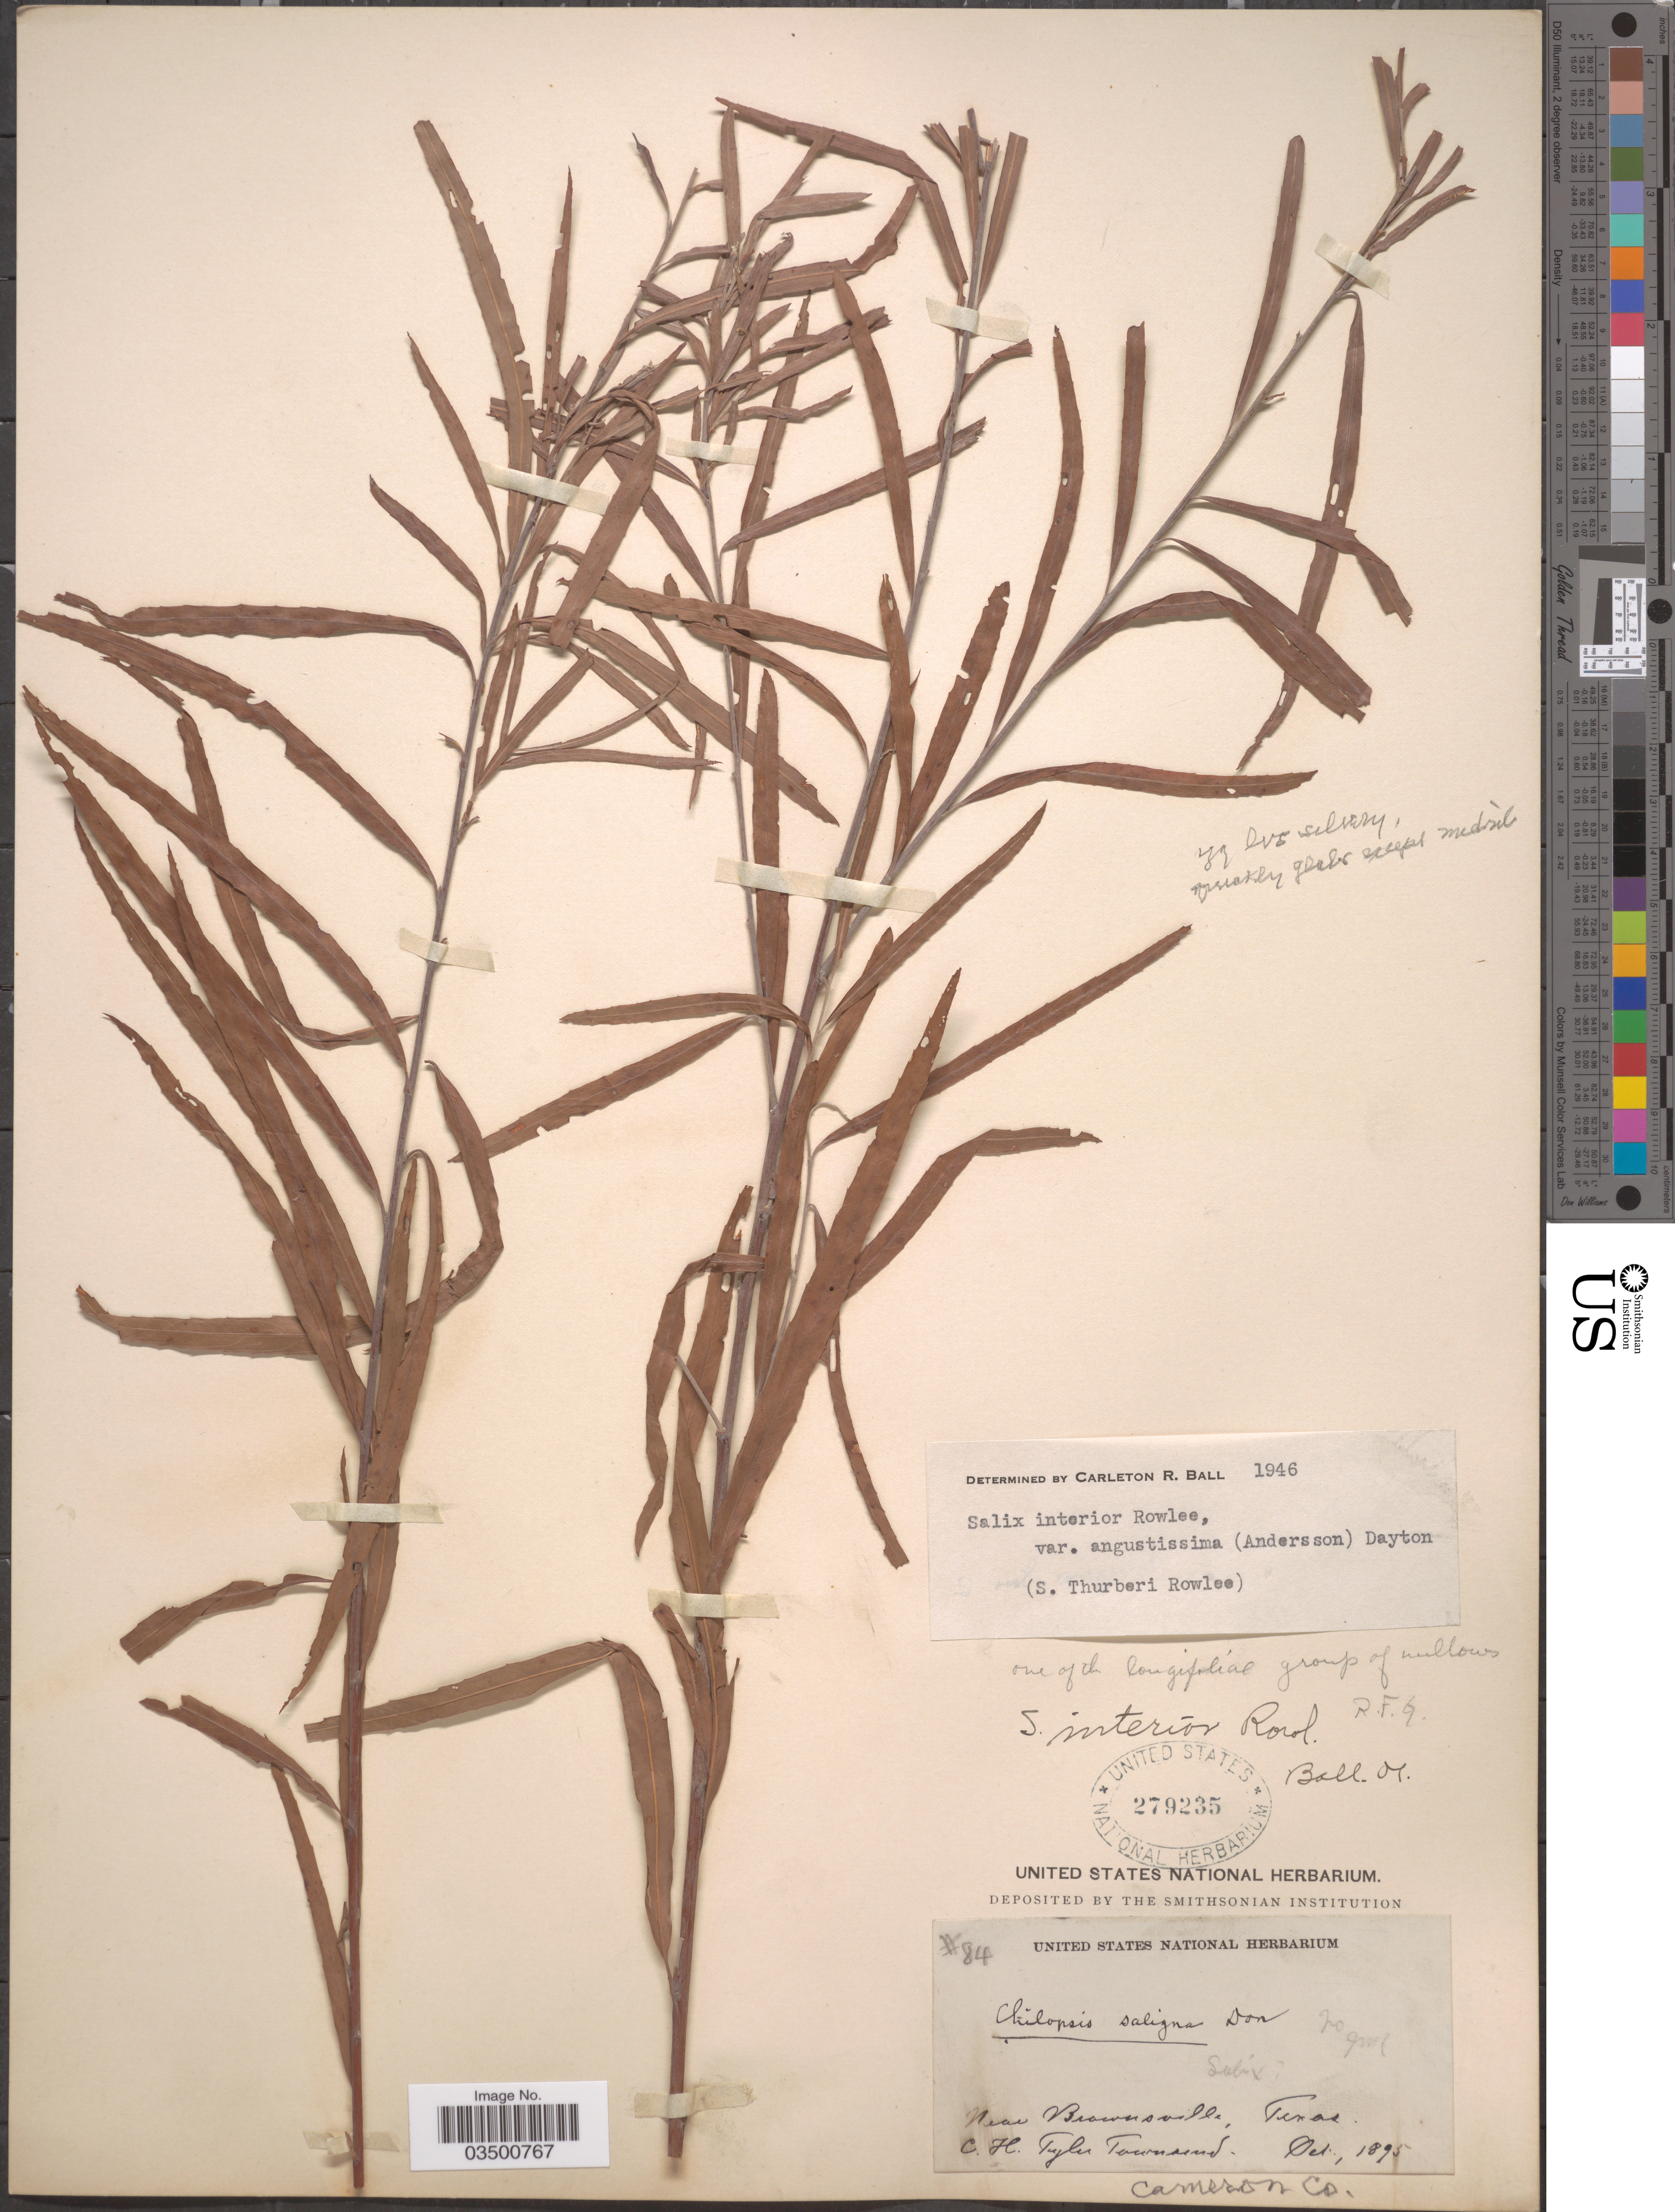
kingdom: Plantae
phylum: Tracheophyta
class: Magnoliopsida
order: Malpighiales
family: Salicaceae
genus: Salix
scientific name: Salix interior var. angustissima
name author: (Andersson) Dayton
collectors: C. H. T. Townsend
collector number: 84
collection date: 1895-10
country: United States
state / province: Texas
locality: Near Brownsville. Cameron Co.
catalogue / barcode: US 279235